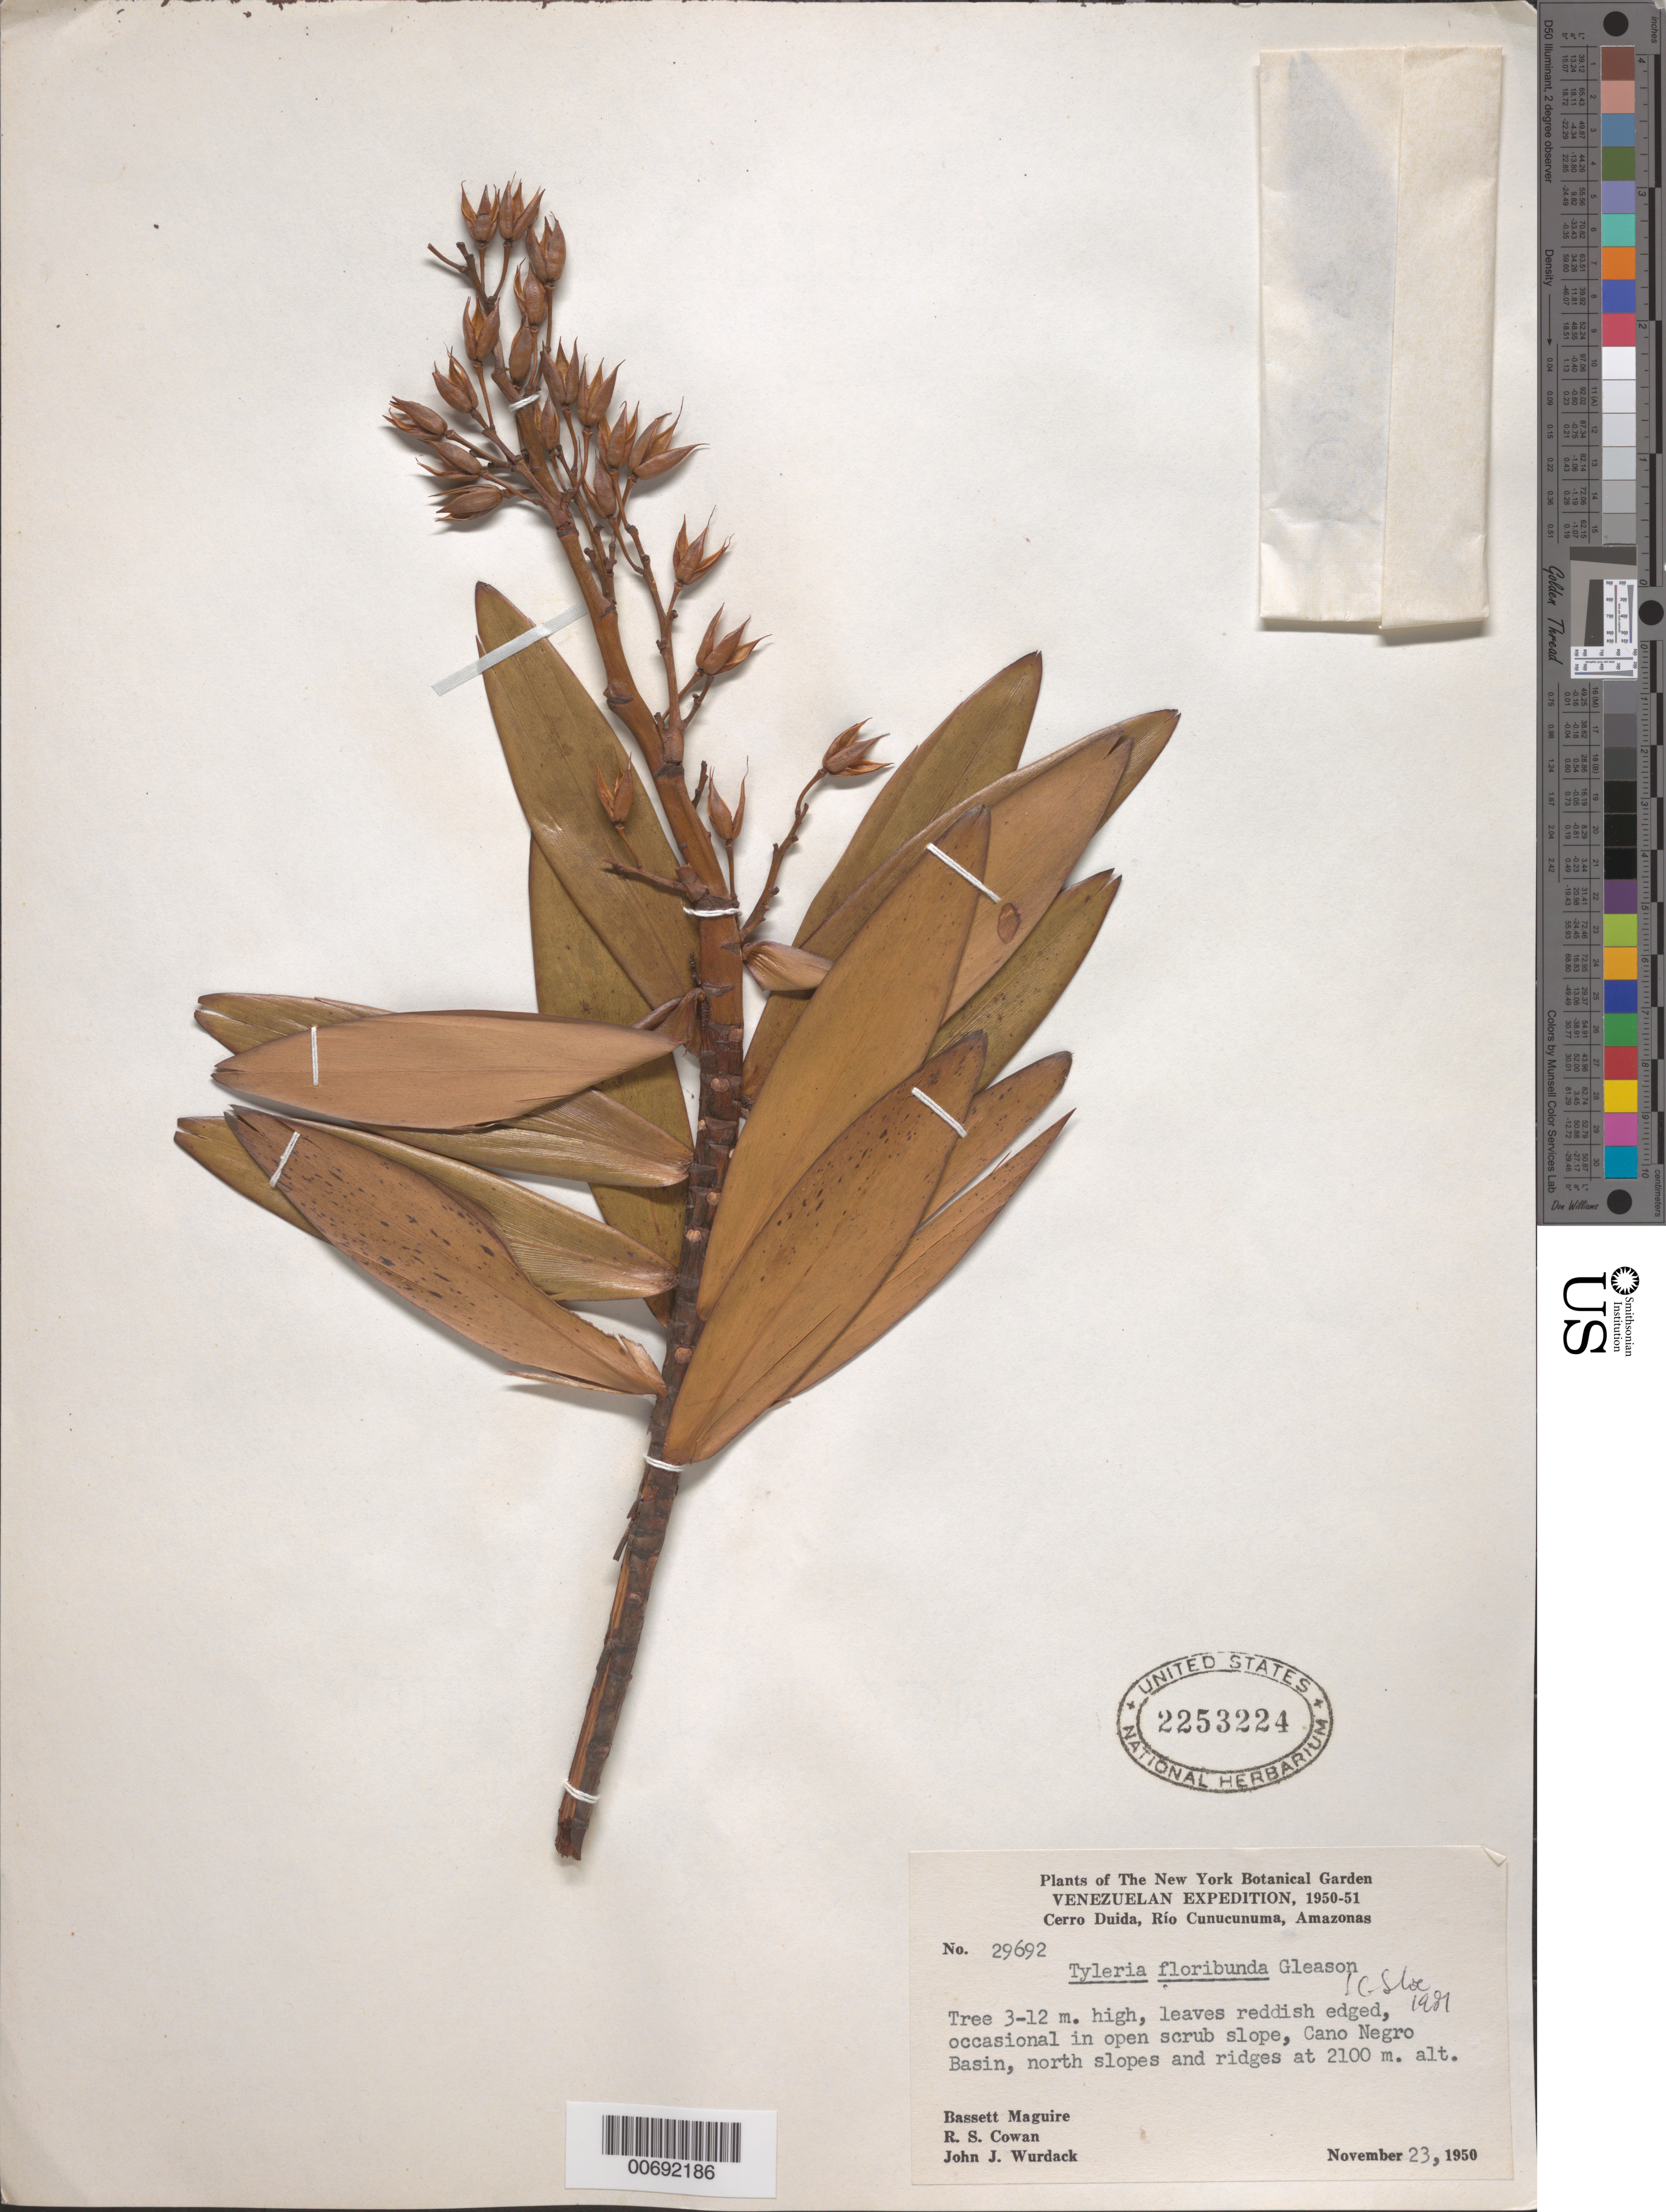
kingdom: Plantae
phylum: Tracheophyta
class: Magnoliopsida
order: Malpighiales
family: Ochnaceae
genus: Tyleria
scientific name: Tyleria floribunda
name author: Gleason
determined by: Sastre, C. H. L.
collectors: B. Maguire, R. S. Cowan & J. J. Wurdack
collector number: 29692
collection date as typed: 23-Nov-50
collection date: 1950-11-23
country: Venezuela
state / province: Amazonas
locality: Cerro Duida, Caño Negro Basin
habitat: Open scrub slope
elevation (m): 2100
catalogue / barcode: US 2253224